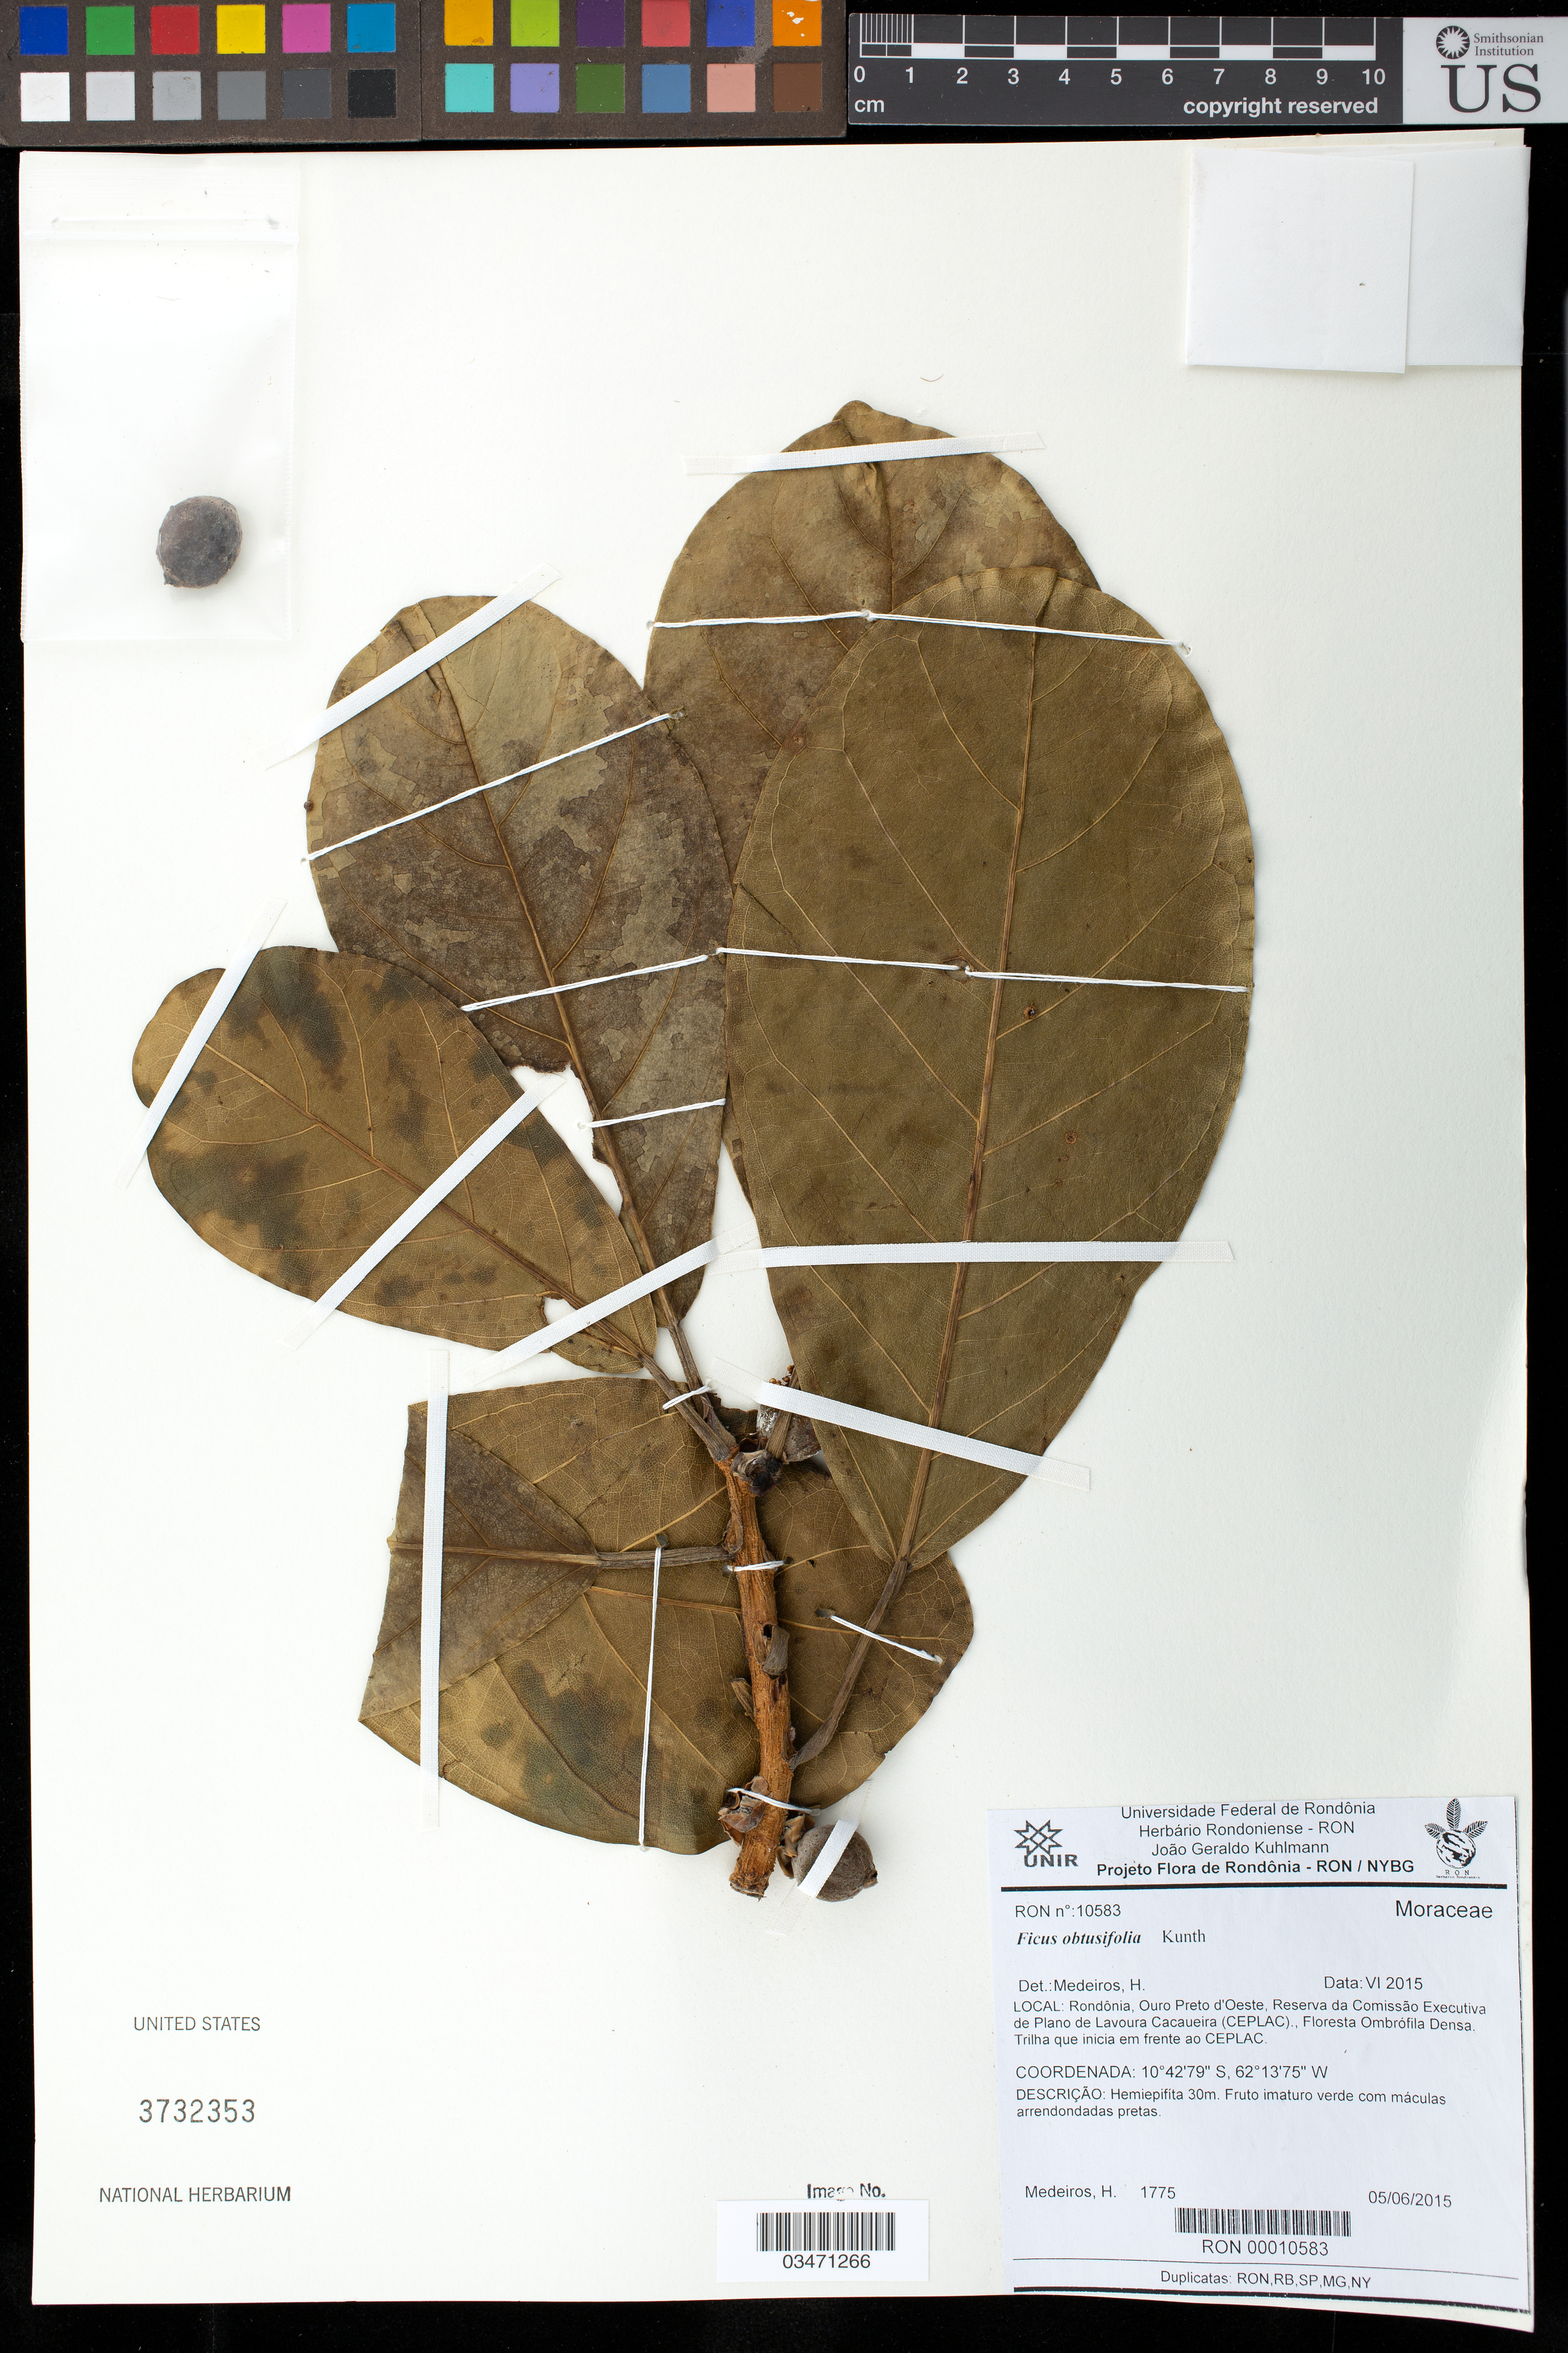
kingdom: Plantae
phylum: Tracheophyta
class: Magnoliopsida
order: Rosales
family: Moraceae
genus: Ficus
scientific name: Ficus obtusifolia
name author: Kunth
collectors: H. Medeiros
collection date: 2015-06-05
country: Brazil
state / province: Rondônia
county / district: Ouro Preto do Oeste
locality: Reserva da Comissao Executiva de Plano de Lavoura Cacaueira (CEPLAC)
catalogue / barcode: US 3732353